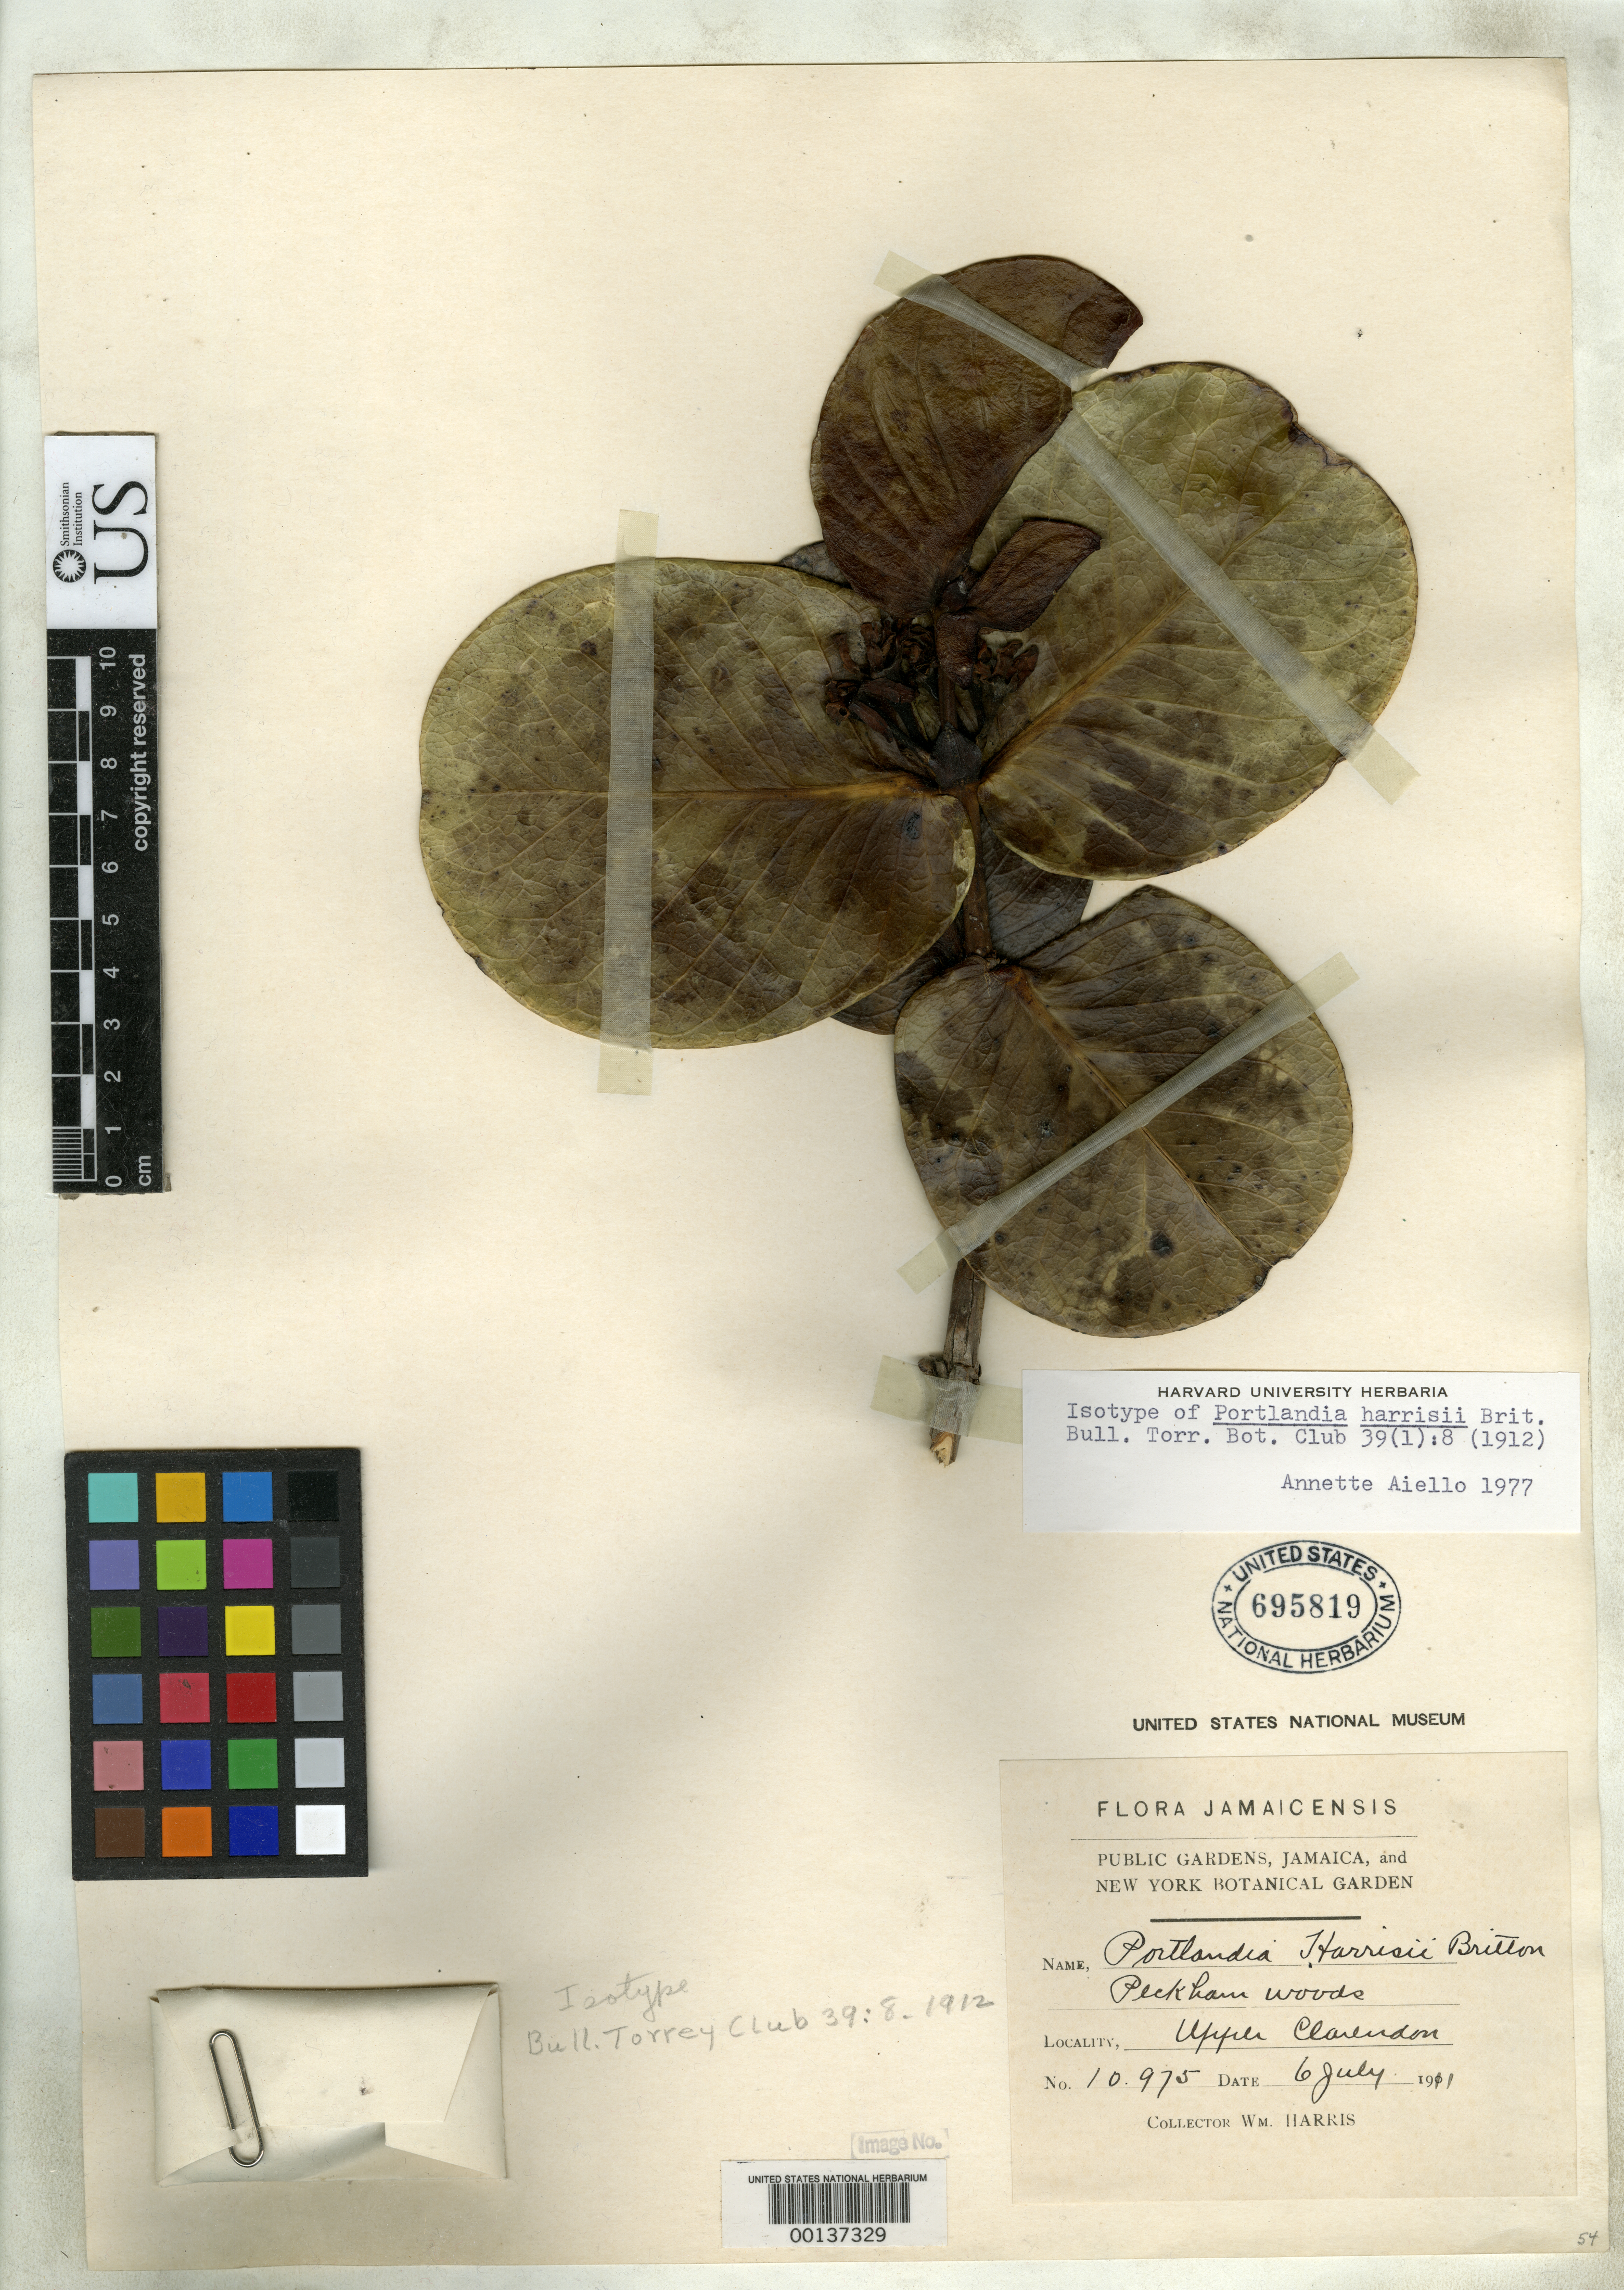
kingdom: Plantae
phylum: Tracheophyta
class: Magnoliopsida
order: Gentianales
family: Rubiaceae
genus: Portlandia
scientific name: Portlandia harrisii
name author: Britton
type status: Isotype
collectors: W. H. Harris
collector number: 10975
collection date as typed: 17 Sept. 1906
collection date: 1906-09-17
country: Jamaica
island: Greater Antilles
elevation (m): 610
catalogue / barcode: US 695819